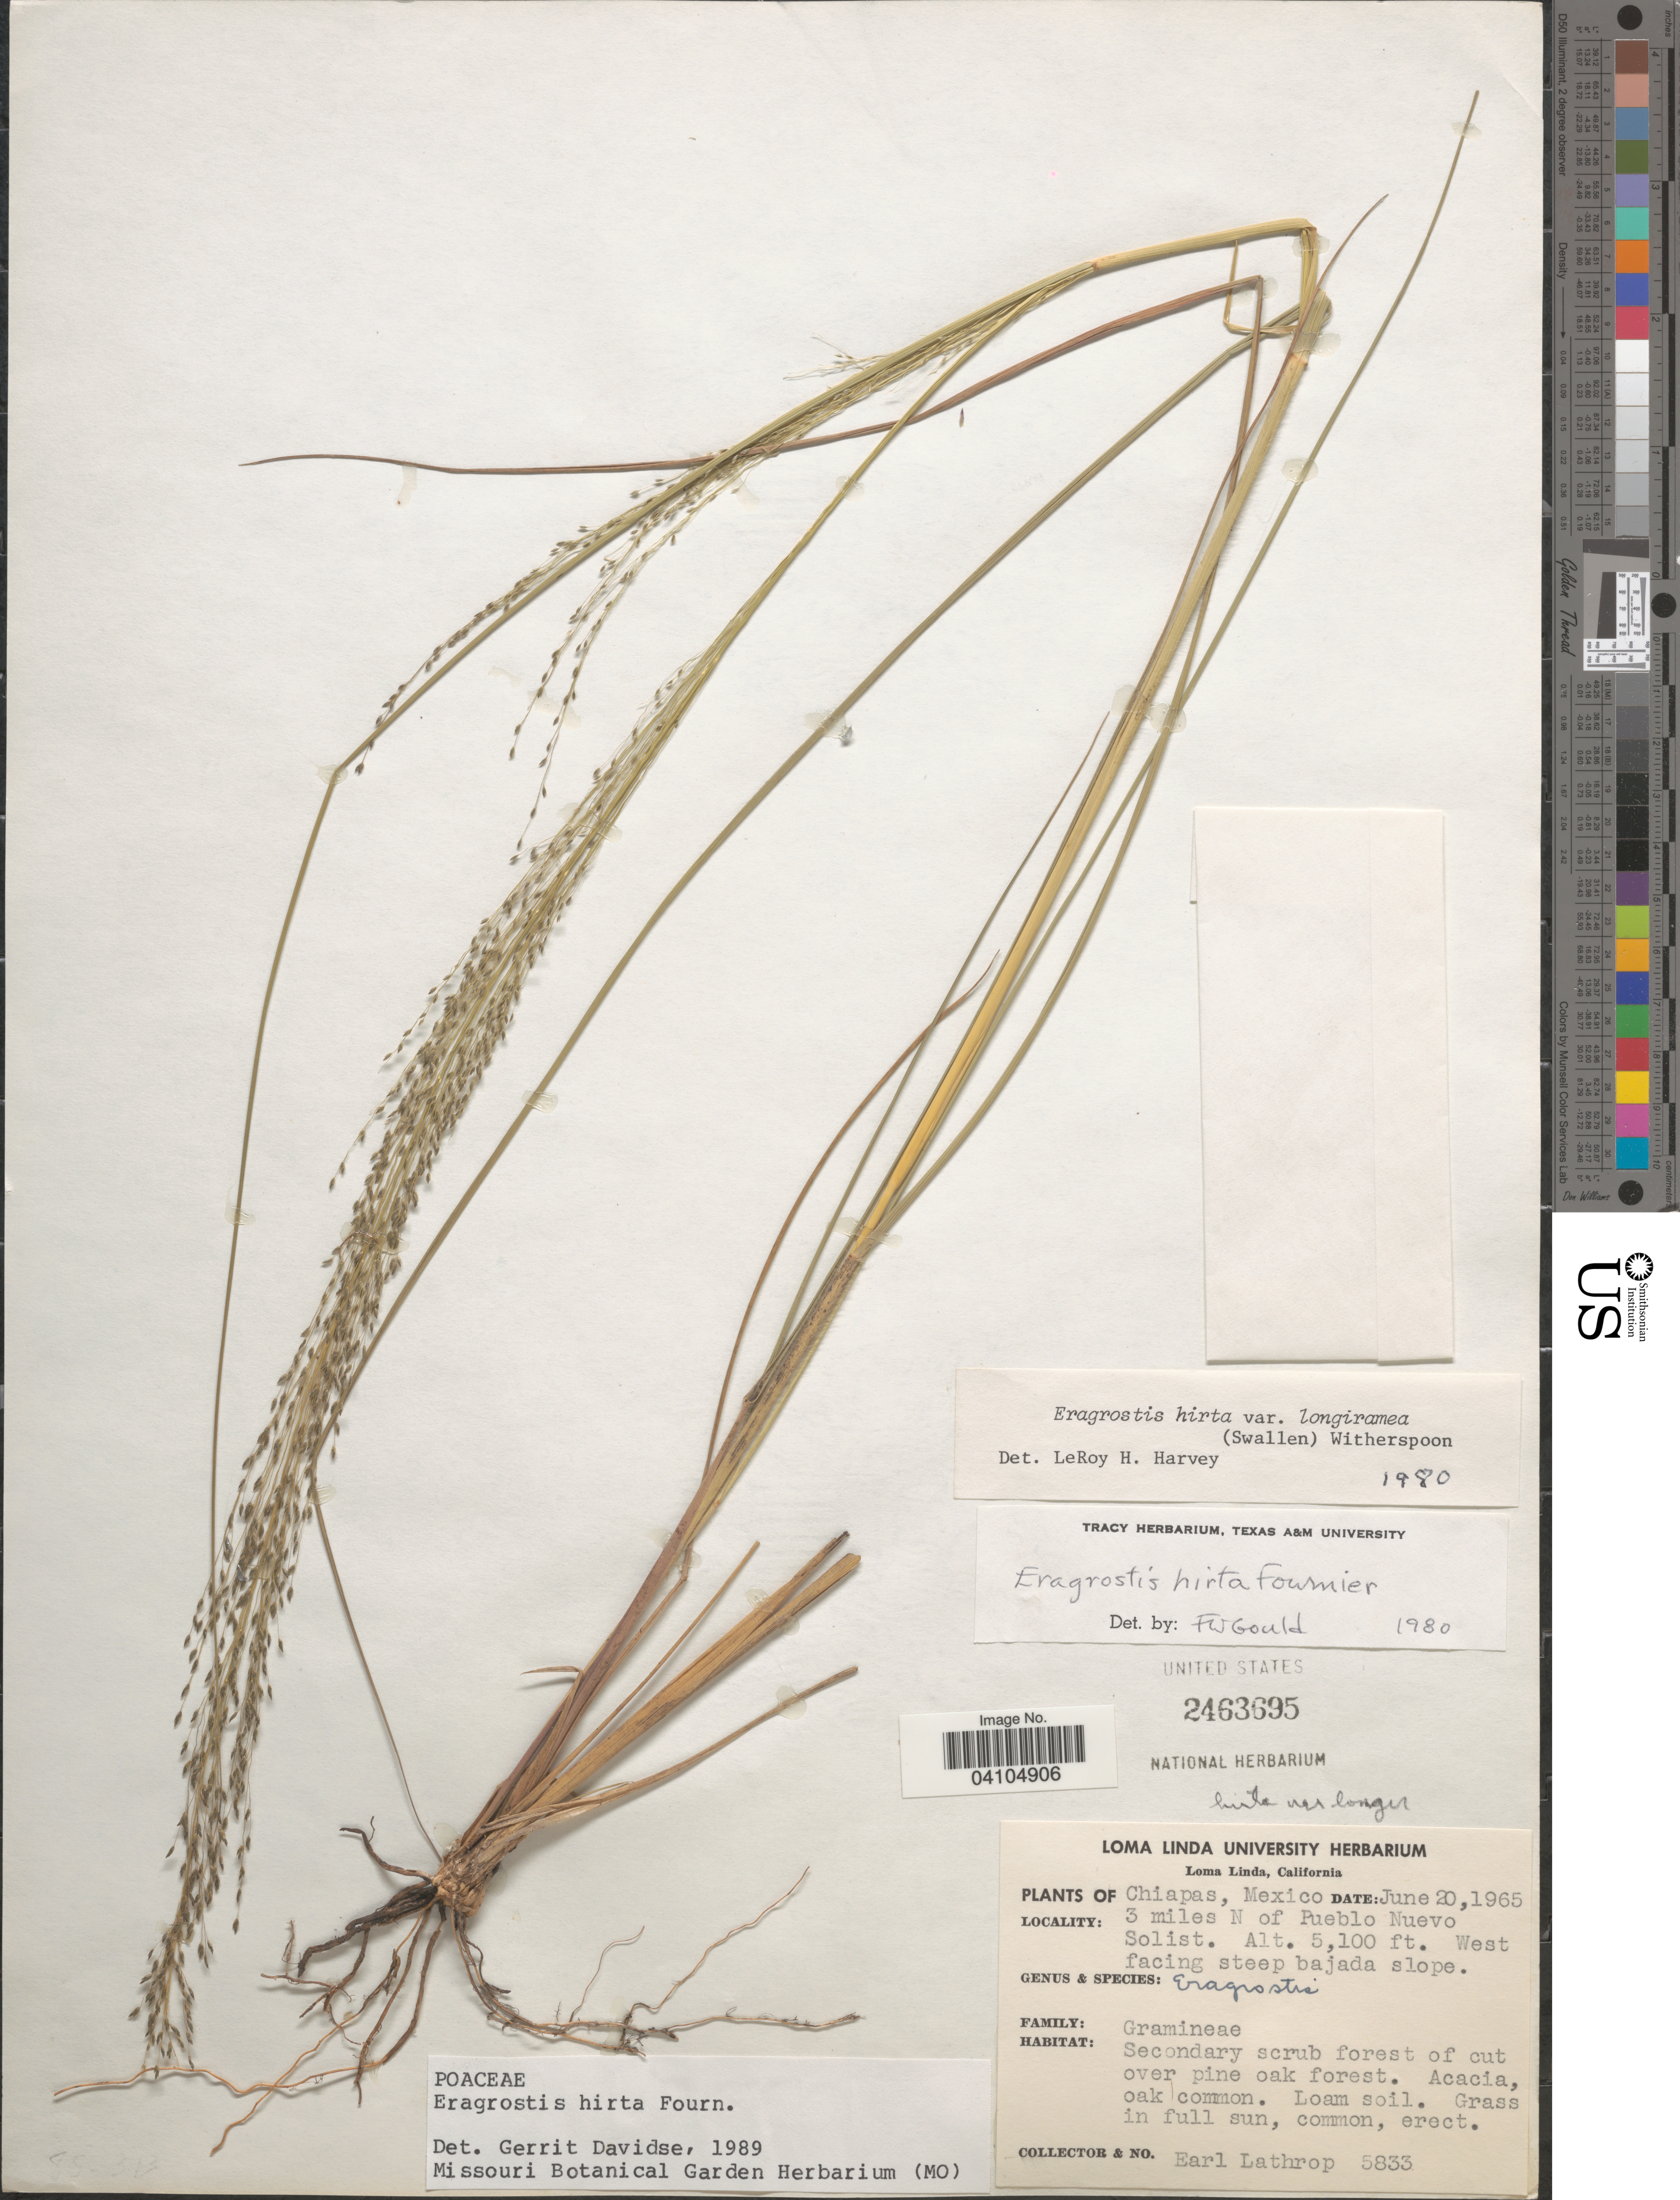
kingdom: Plantae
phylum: Tracheophyta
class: Liliopsida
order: Poales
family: Poaceae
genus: Eragrostis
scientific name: Eragrostis hirta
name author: E. Fourn.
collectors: E. W. Lathrop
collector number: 5833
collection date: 1965-06-20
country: Mexico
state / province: Chiapas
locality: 3 miles N of Pueblo Nuevo Solist. West facing steep bajada slope.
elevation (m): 1554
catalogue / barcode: US 2463695